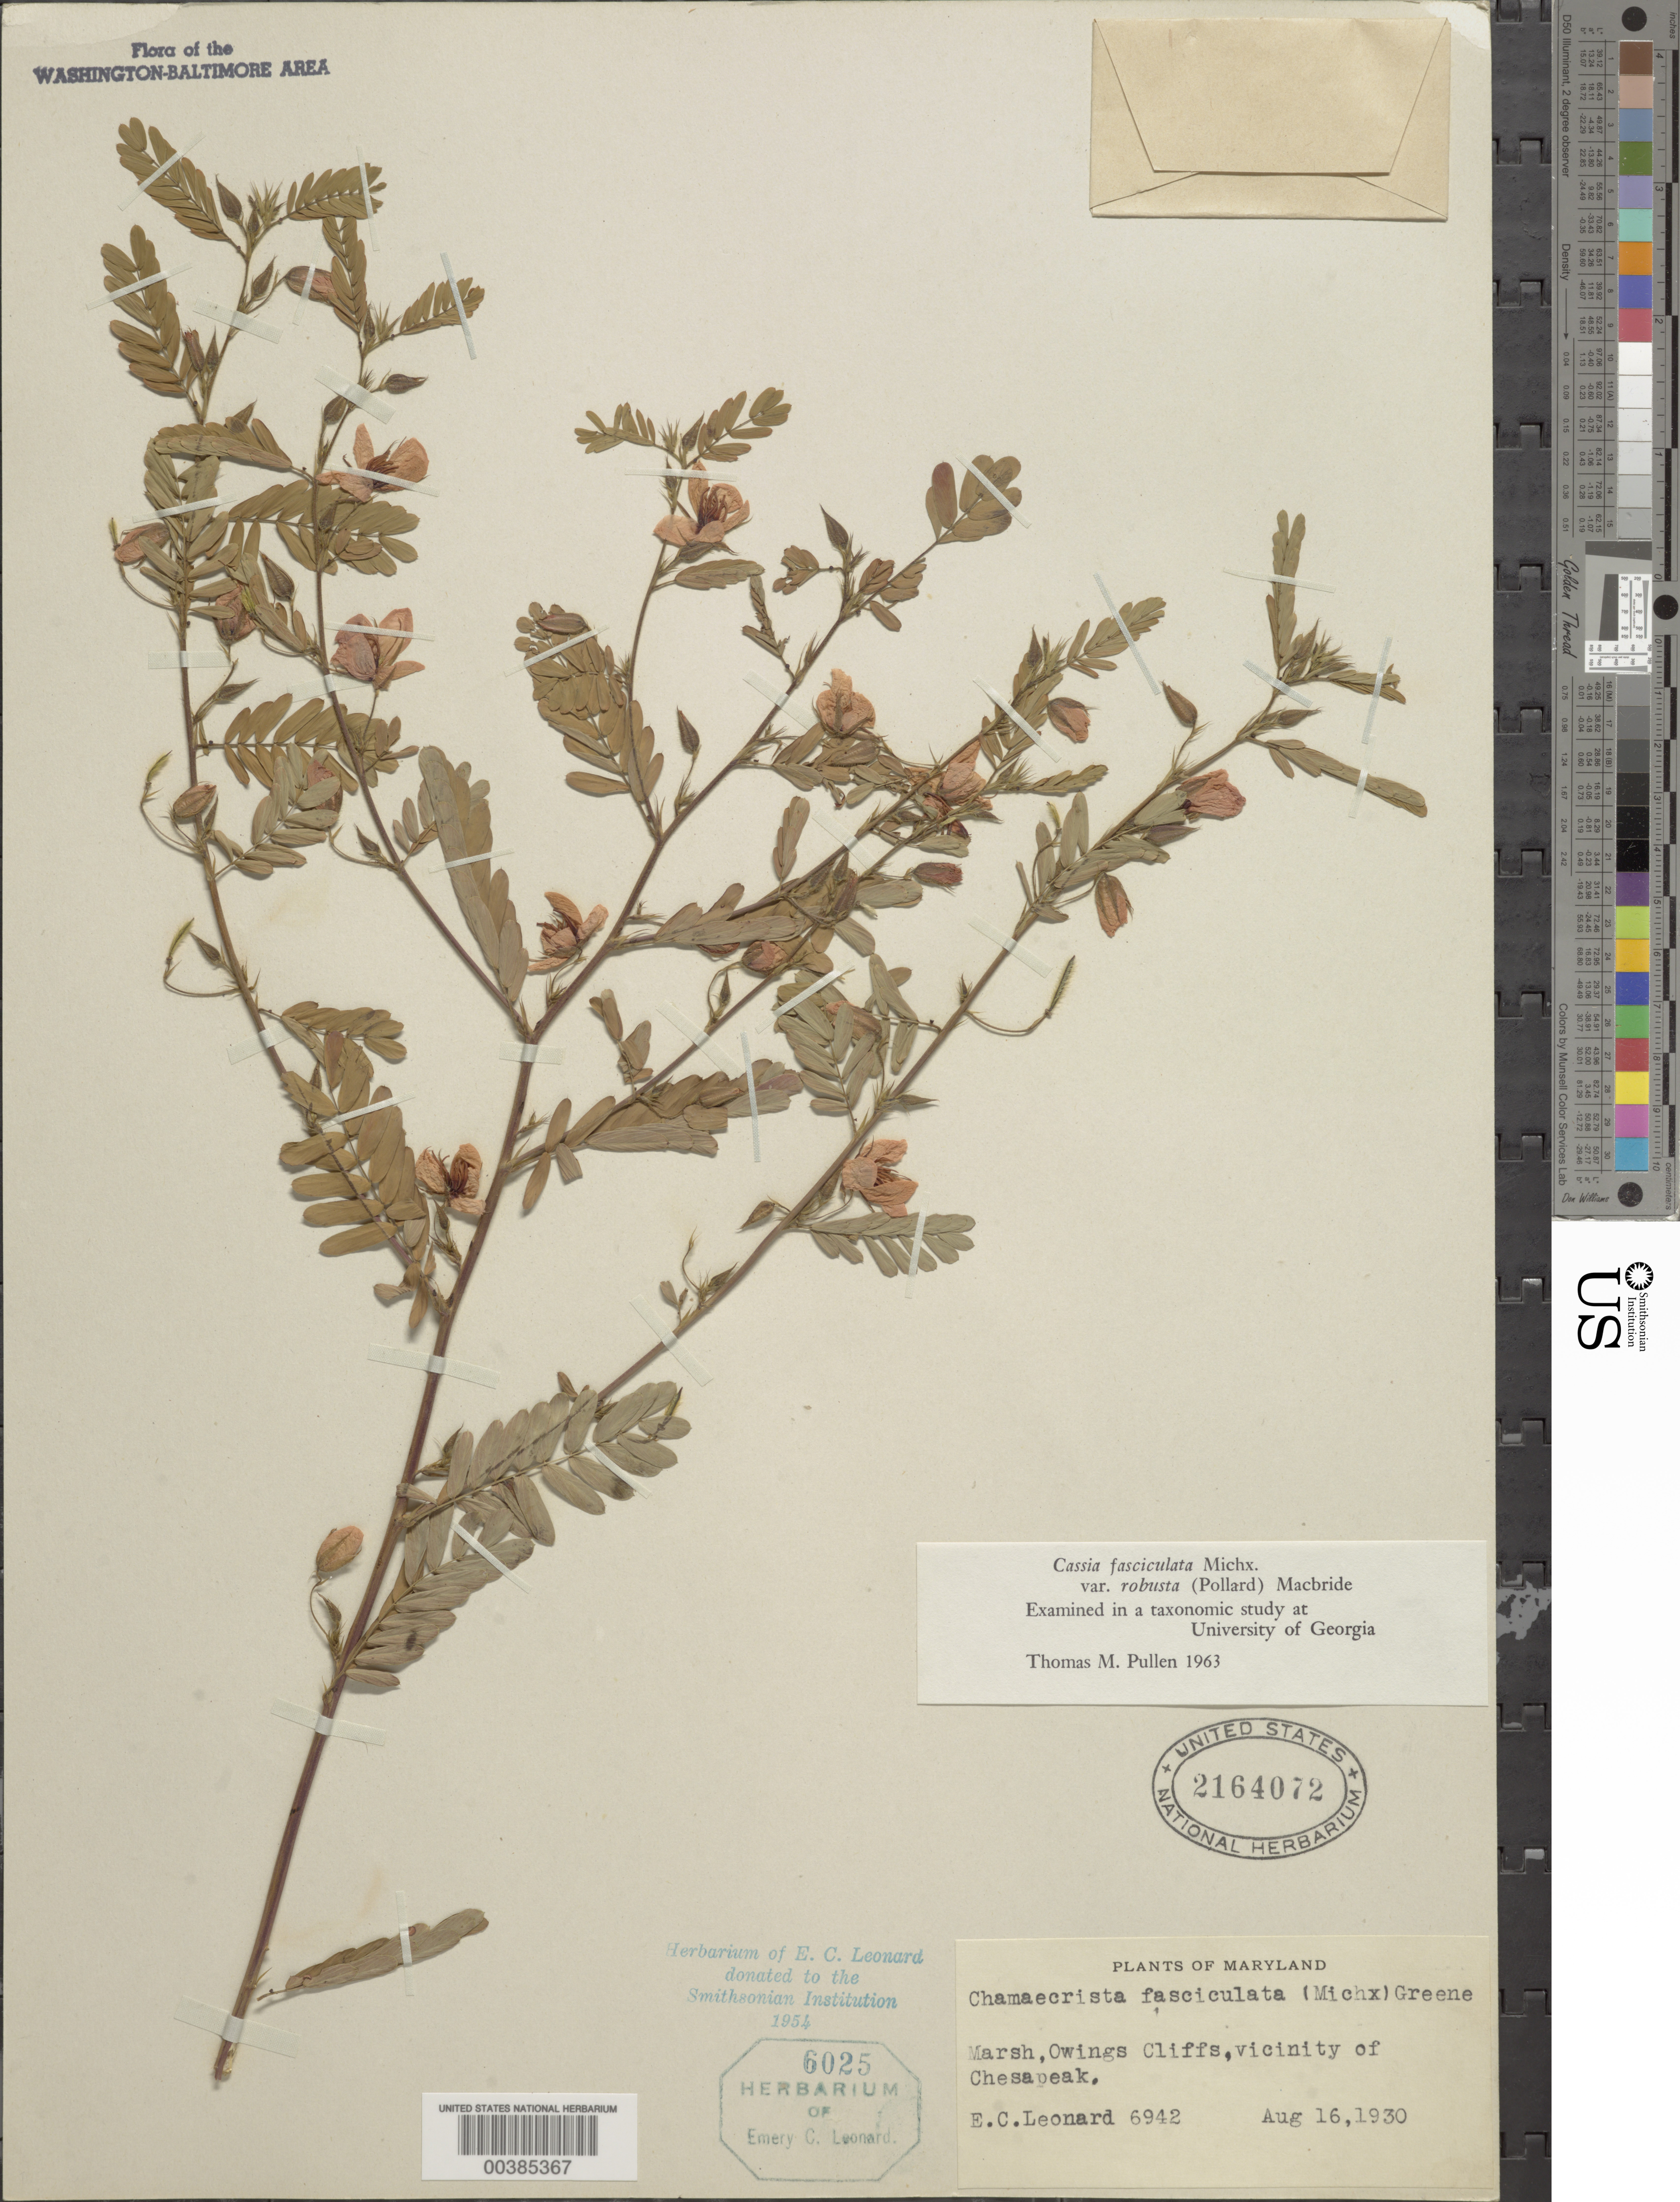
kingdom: Plantae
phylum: Tracheophyta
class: Magnoliopsida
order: Fabales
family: Fabaceae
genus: Chamaecrista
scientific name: Chamaecrista fasciculata var. robusta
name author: (Pollard) Moldenke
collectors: E. C. Leonard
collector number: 6942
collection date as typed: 16 Aug 1930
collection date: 1930-08-16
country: United States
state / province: Maryland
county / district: Anne Arundel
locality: Owings Cliffs, Chesapeake vicinity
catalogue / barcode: US 2164072